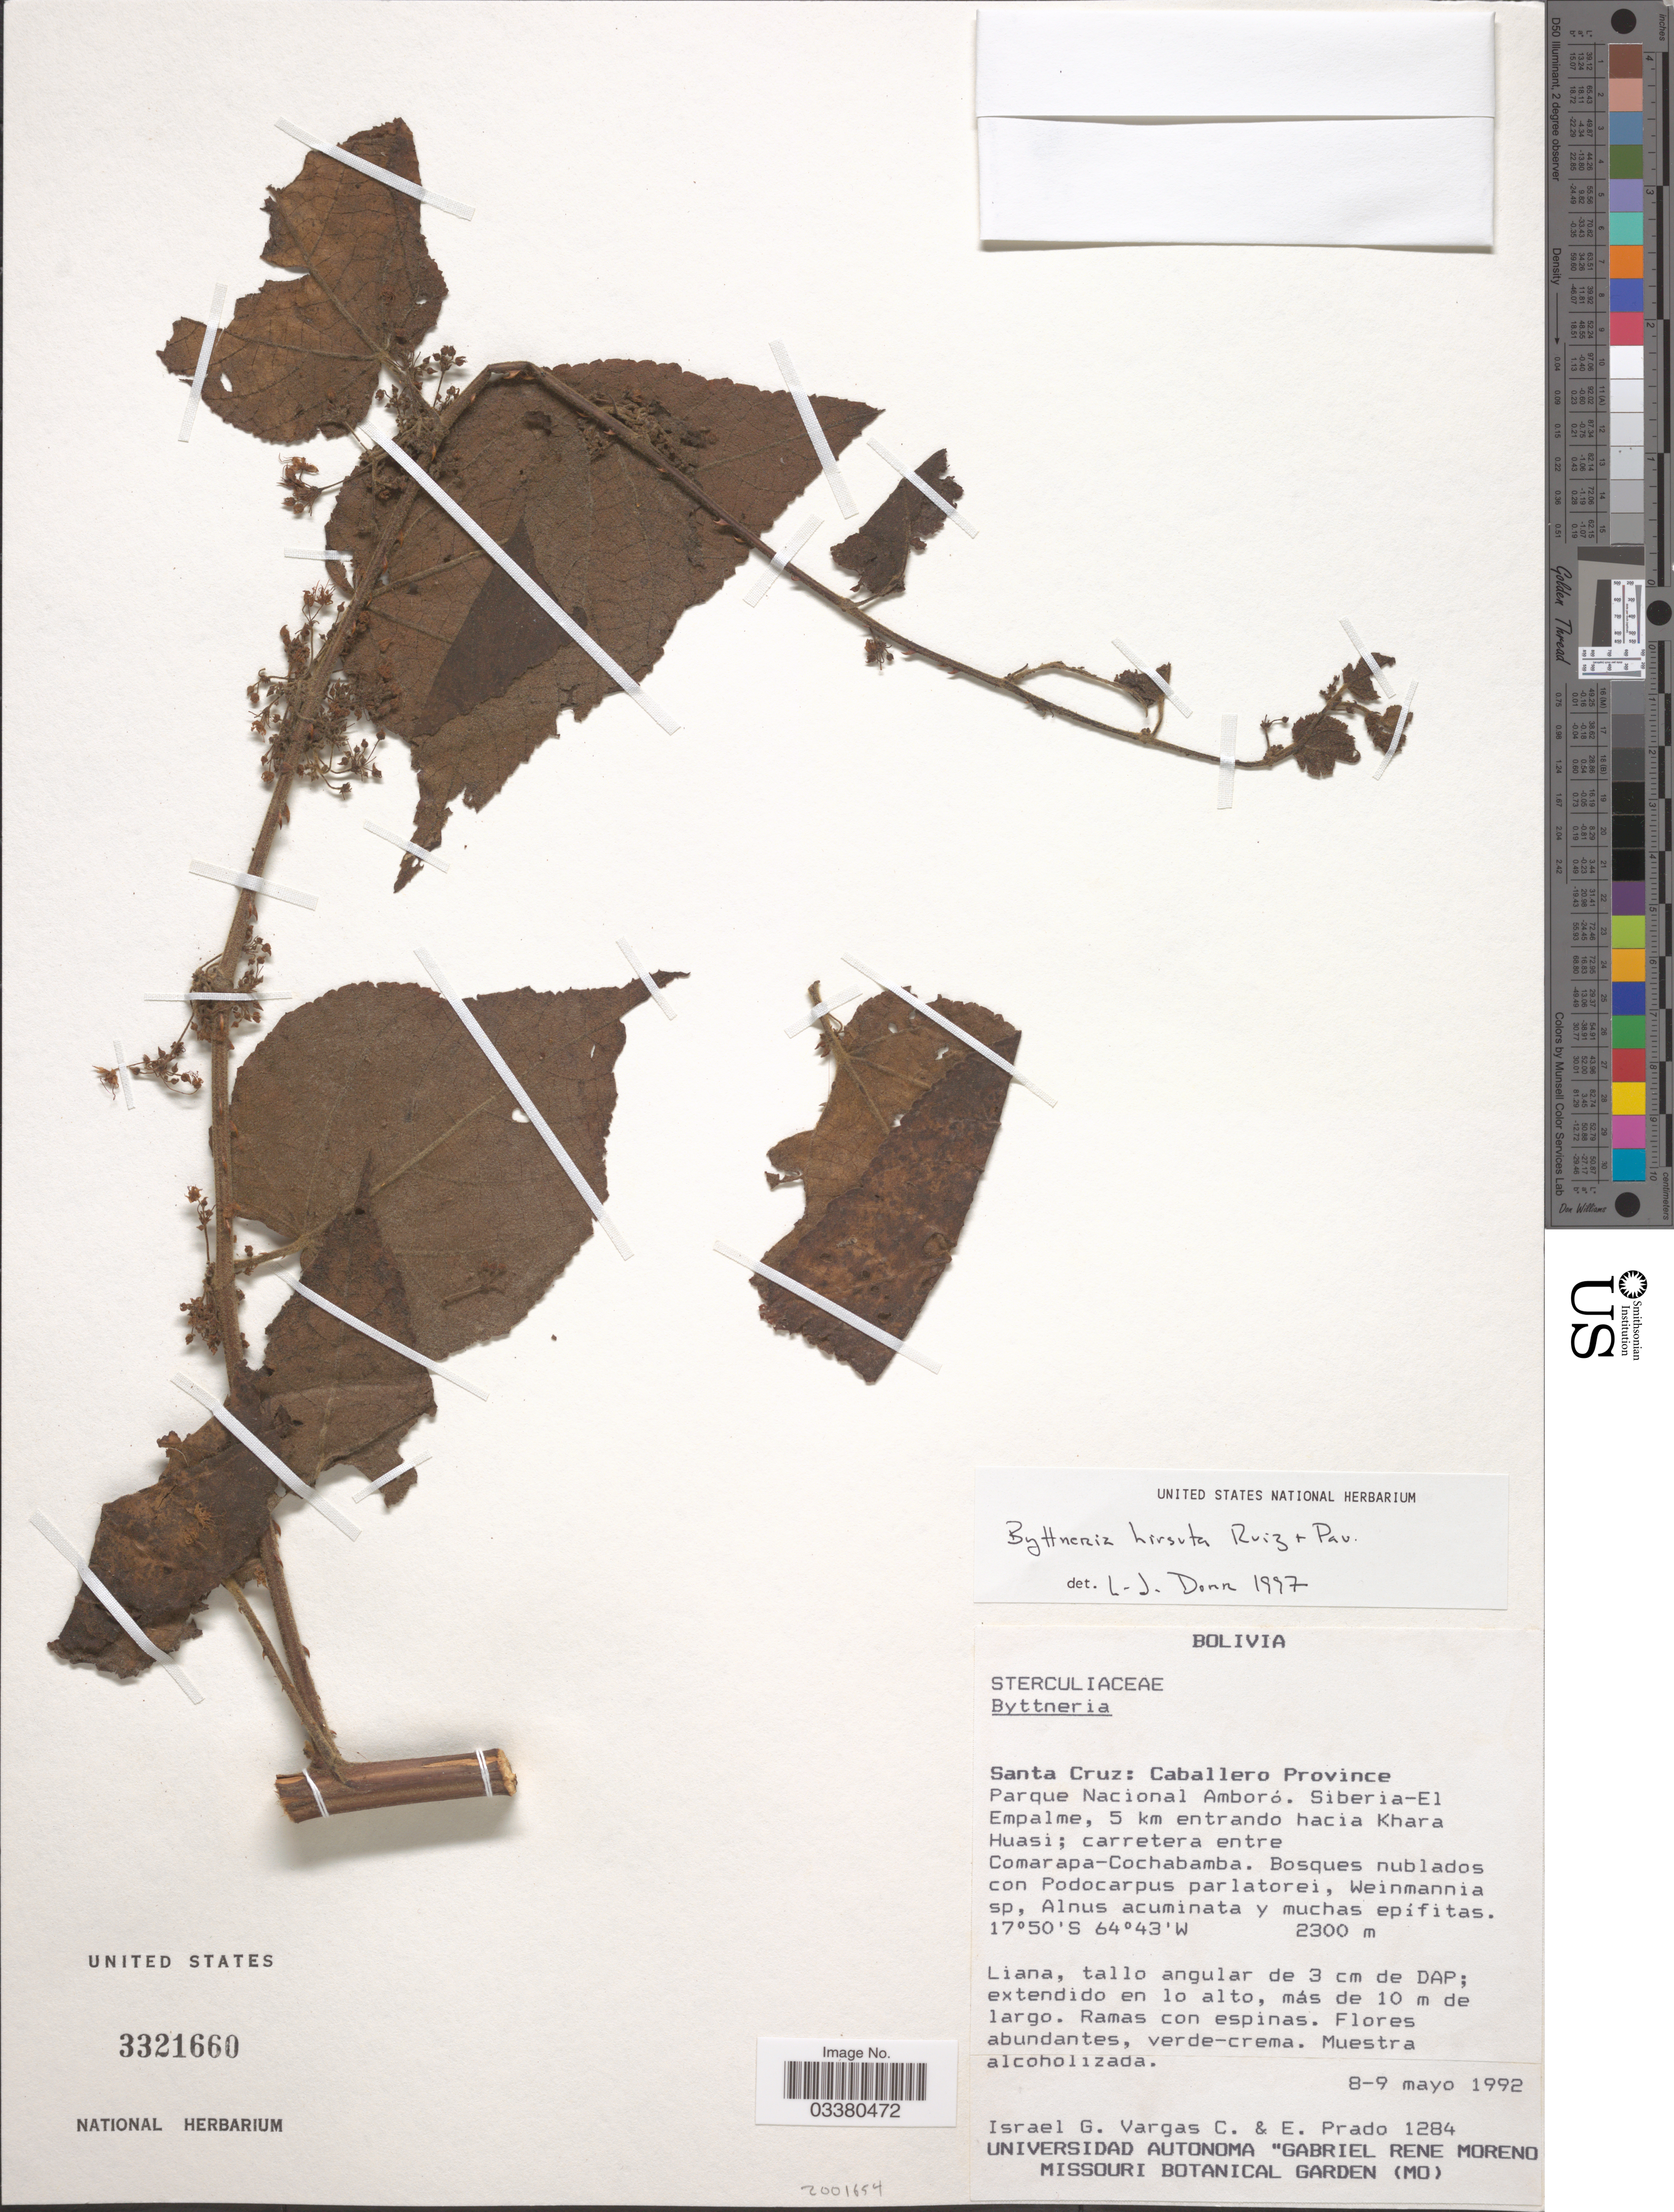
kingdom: Plantae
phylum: Tracheophyta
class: Magnoliopsida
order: Malvales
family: Malvaceae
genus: Byttneria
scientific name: Byttneria hirsuta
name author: Ruiz & Pav.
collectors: I. G. Vargas C. & E. Prado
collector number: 1284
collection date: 1992-05-08/1992-05-09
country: Bolivia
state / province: Santa Cruz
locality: Caballero Province. Parque Nacional Amboró. Siberia-El Empalme, 5 km entrando hacia Khara Huasi; carretera entre. Comarapa-Cochabamba.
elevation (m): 2300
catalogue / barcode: US 3321660